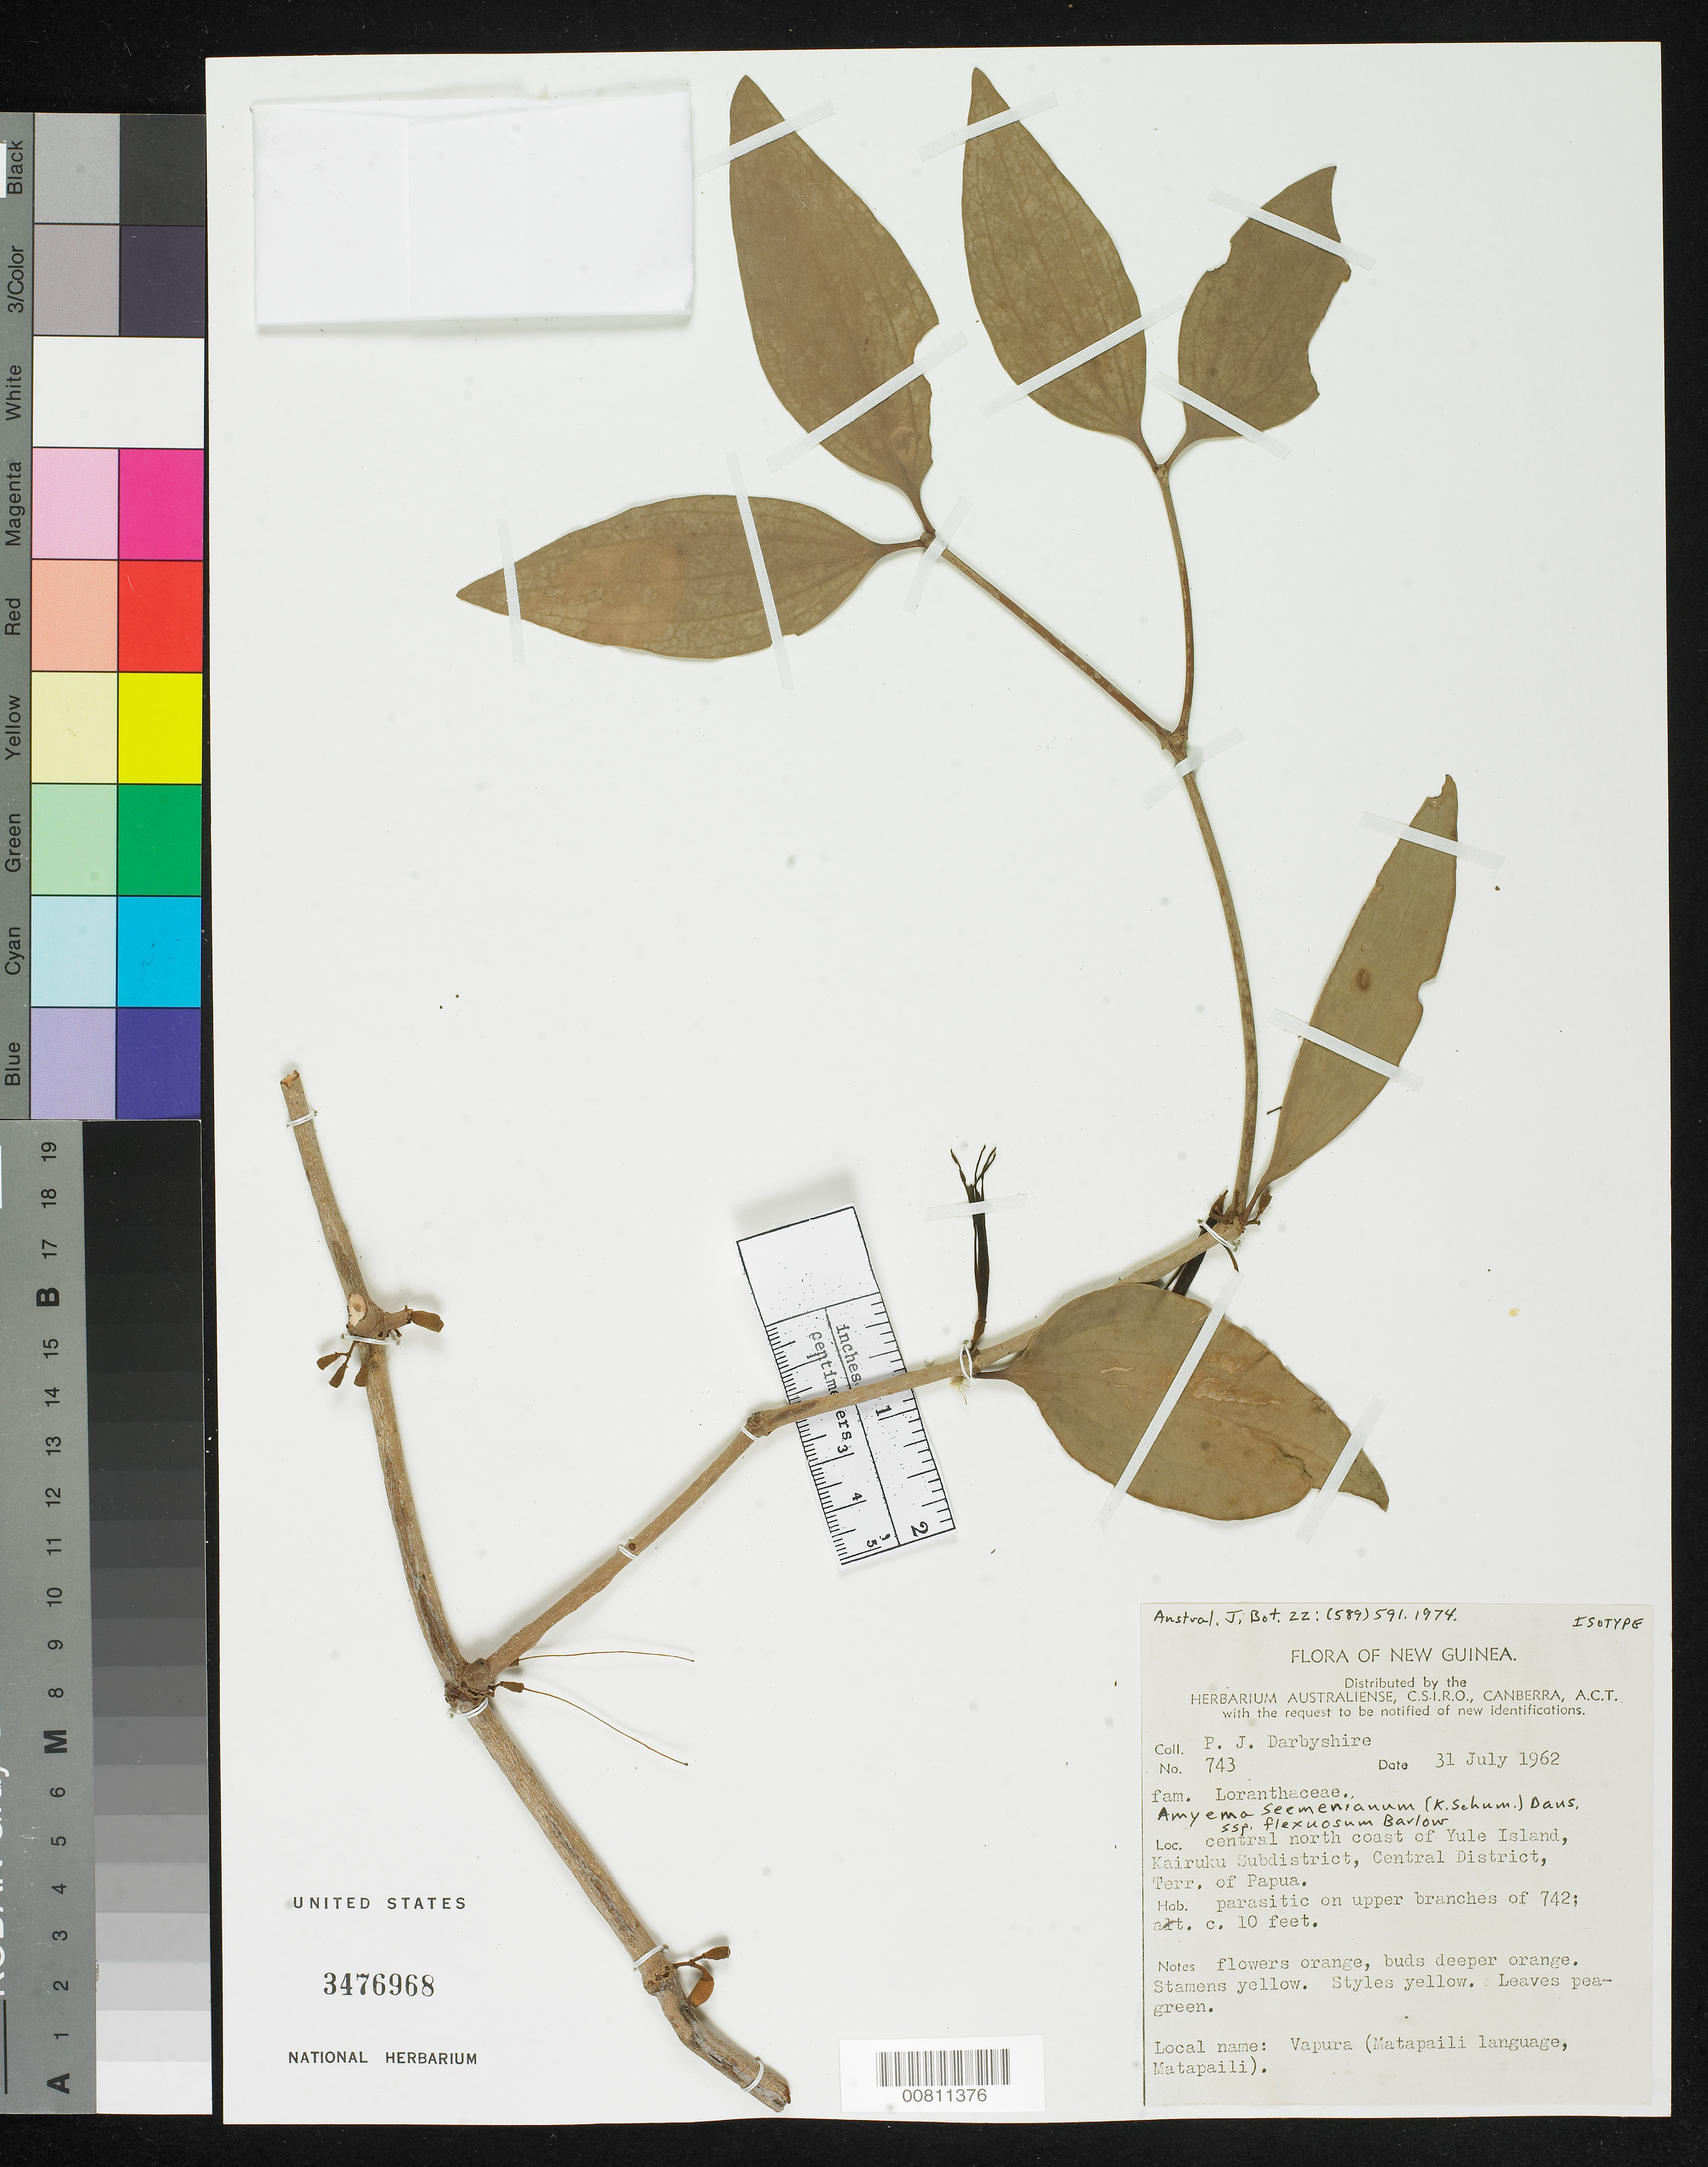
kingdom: Plantae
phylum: Tracheophyta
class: Magnoliopsida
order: Santalales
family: Loranthaceae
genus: Amyema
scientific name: Amyema seemenianum subsp. flexuosum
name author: Barlow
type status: Isotype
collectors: P. Darbyshire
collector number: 743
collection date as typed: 31 Jul 1962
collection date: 1962-07-31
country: Papua New Guinea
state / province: Central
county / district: Kairuku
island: Yule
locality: Central north coast of Yule Island, Kairuku Subdistrict, Central District, Terr. of Papua.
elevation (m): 3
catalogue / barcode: US 3476968